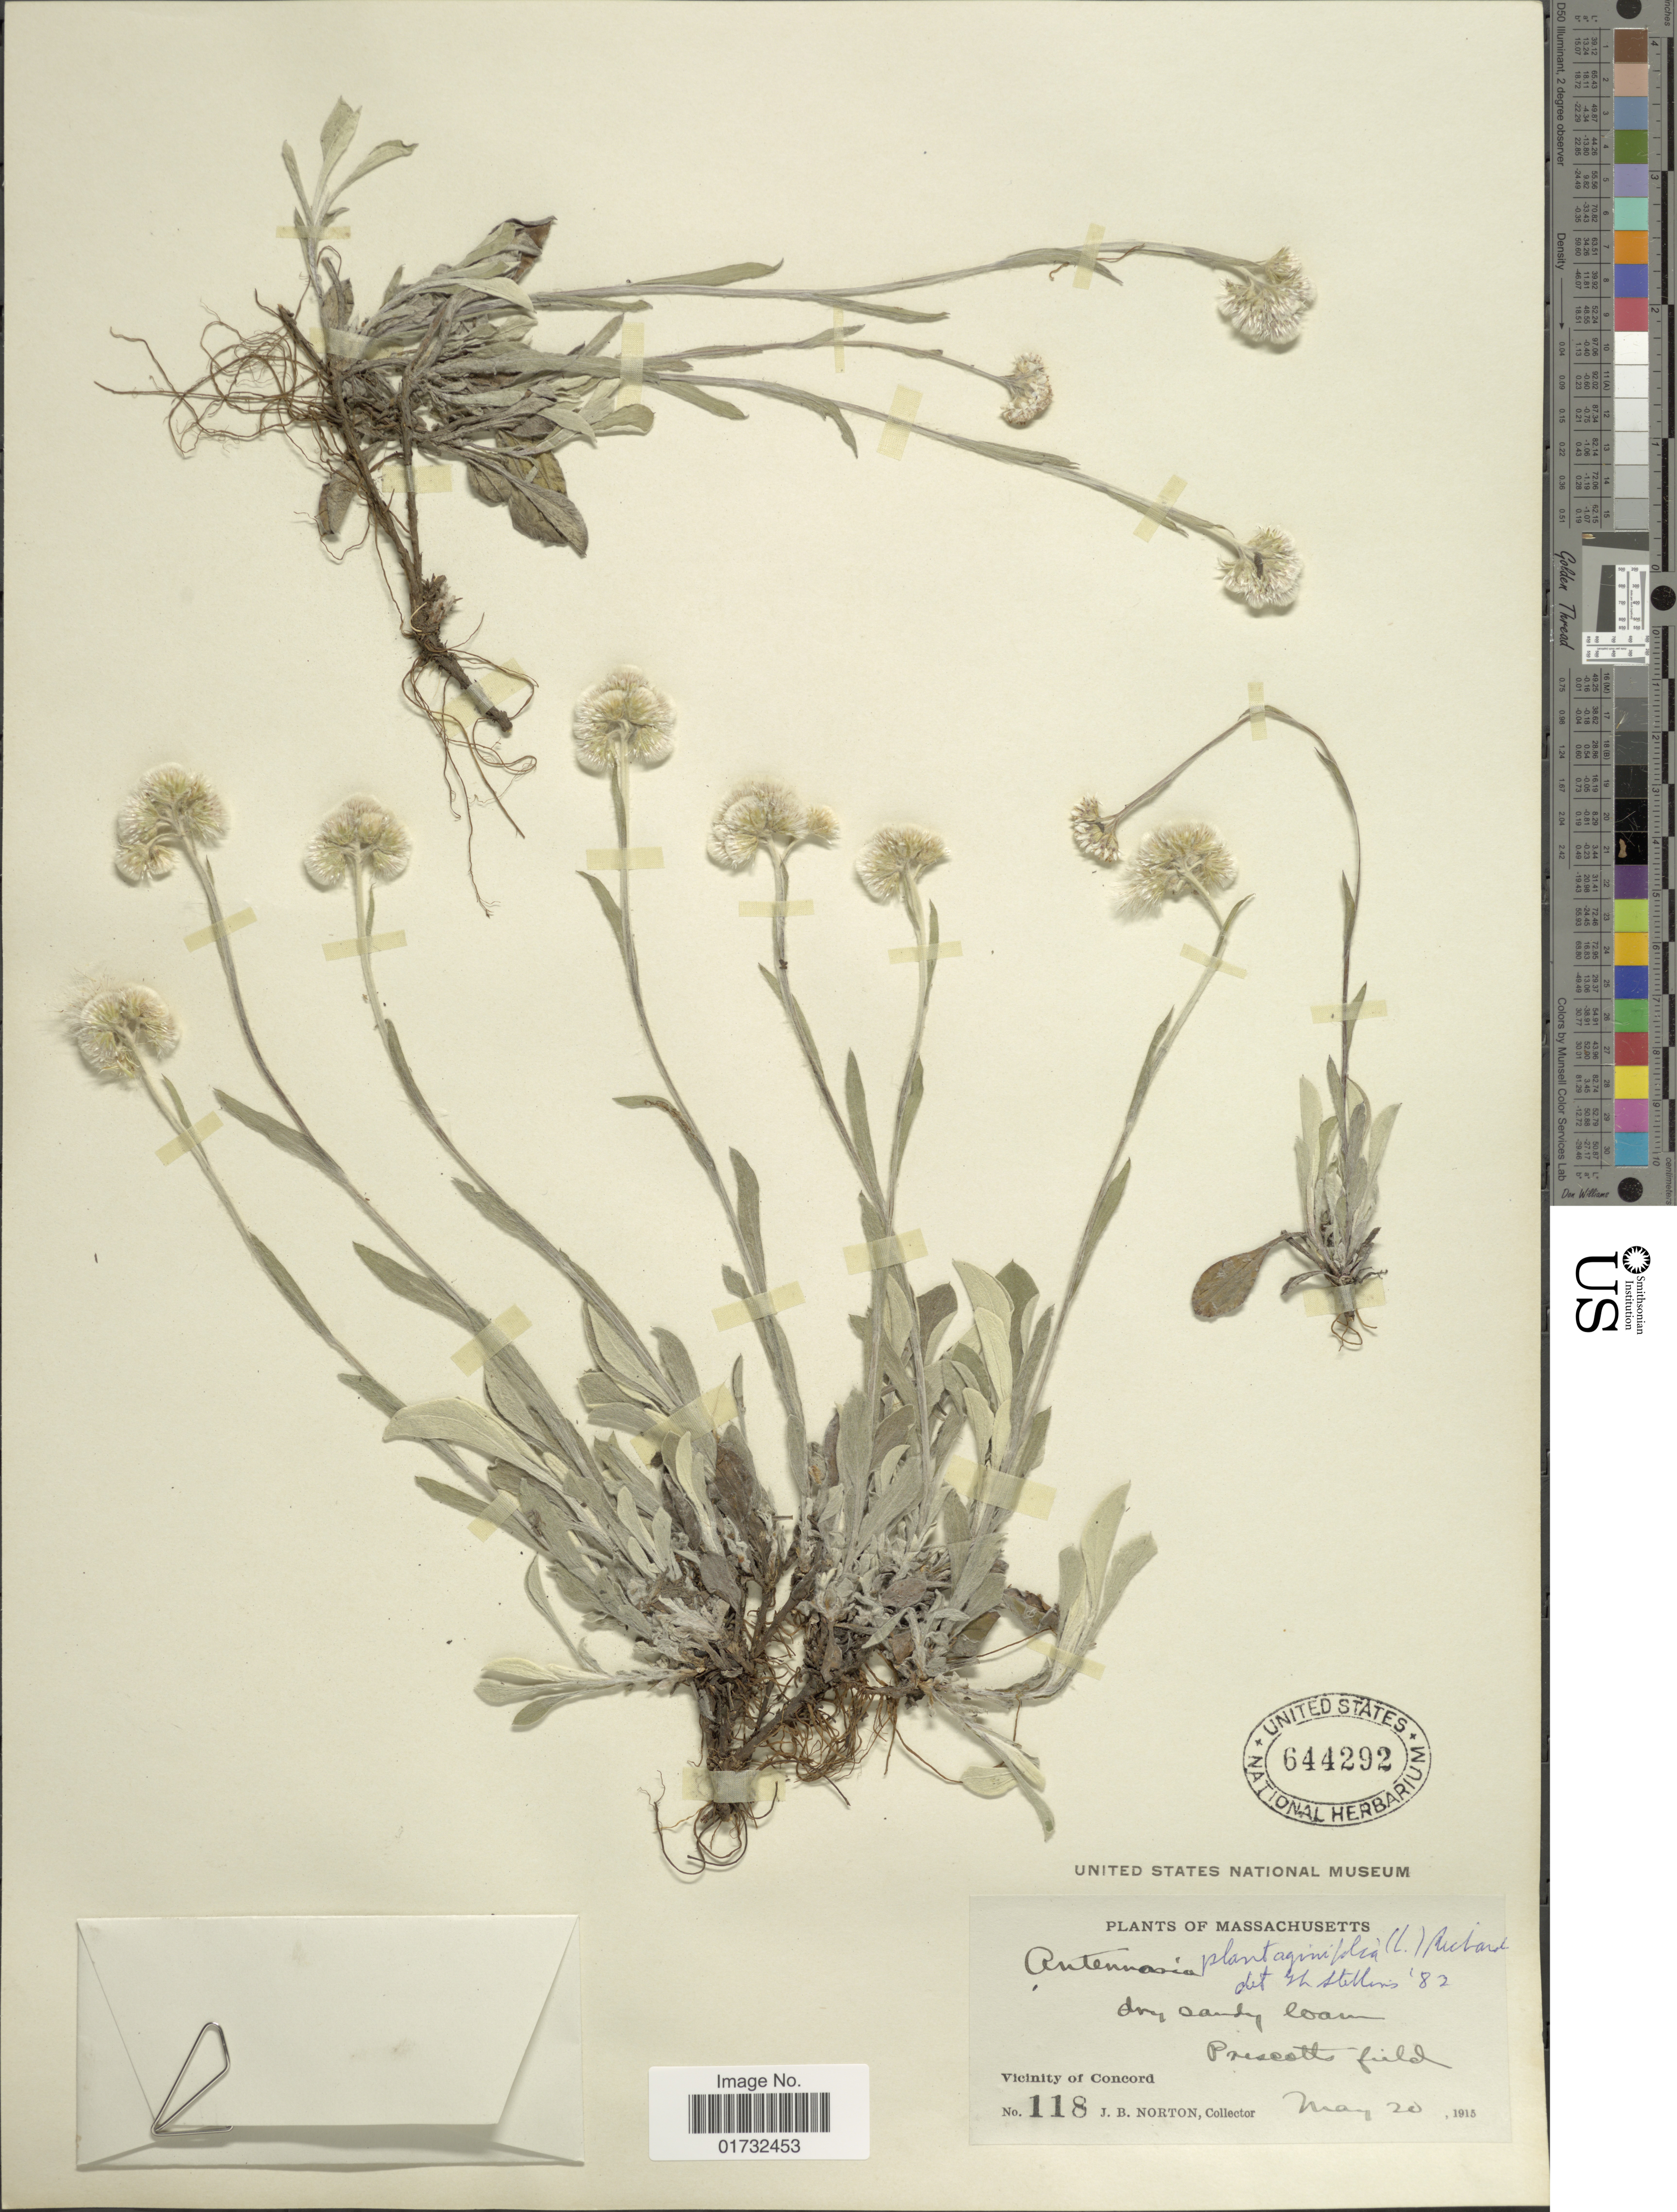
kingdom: Plantae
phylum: Tracheophyta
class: Magnoliopsida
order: Asterales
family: Asteraceae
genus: Antennaria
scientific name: Antennaria plantaginifolia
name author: (L.) Richardson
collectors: J. B. Norton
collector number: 118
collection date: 1915-05-20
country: United States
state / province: Massachusetts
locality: Vicinity of Concord. Prescotts field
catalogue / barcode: US 644292